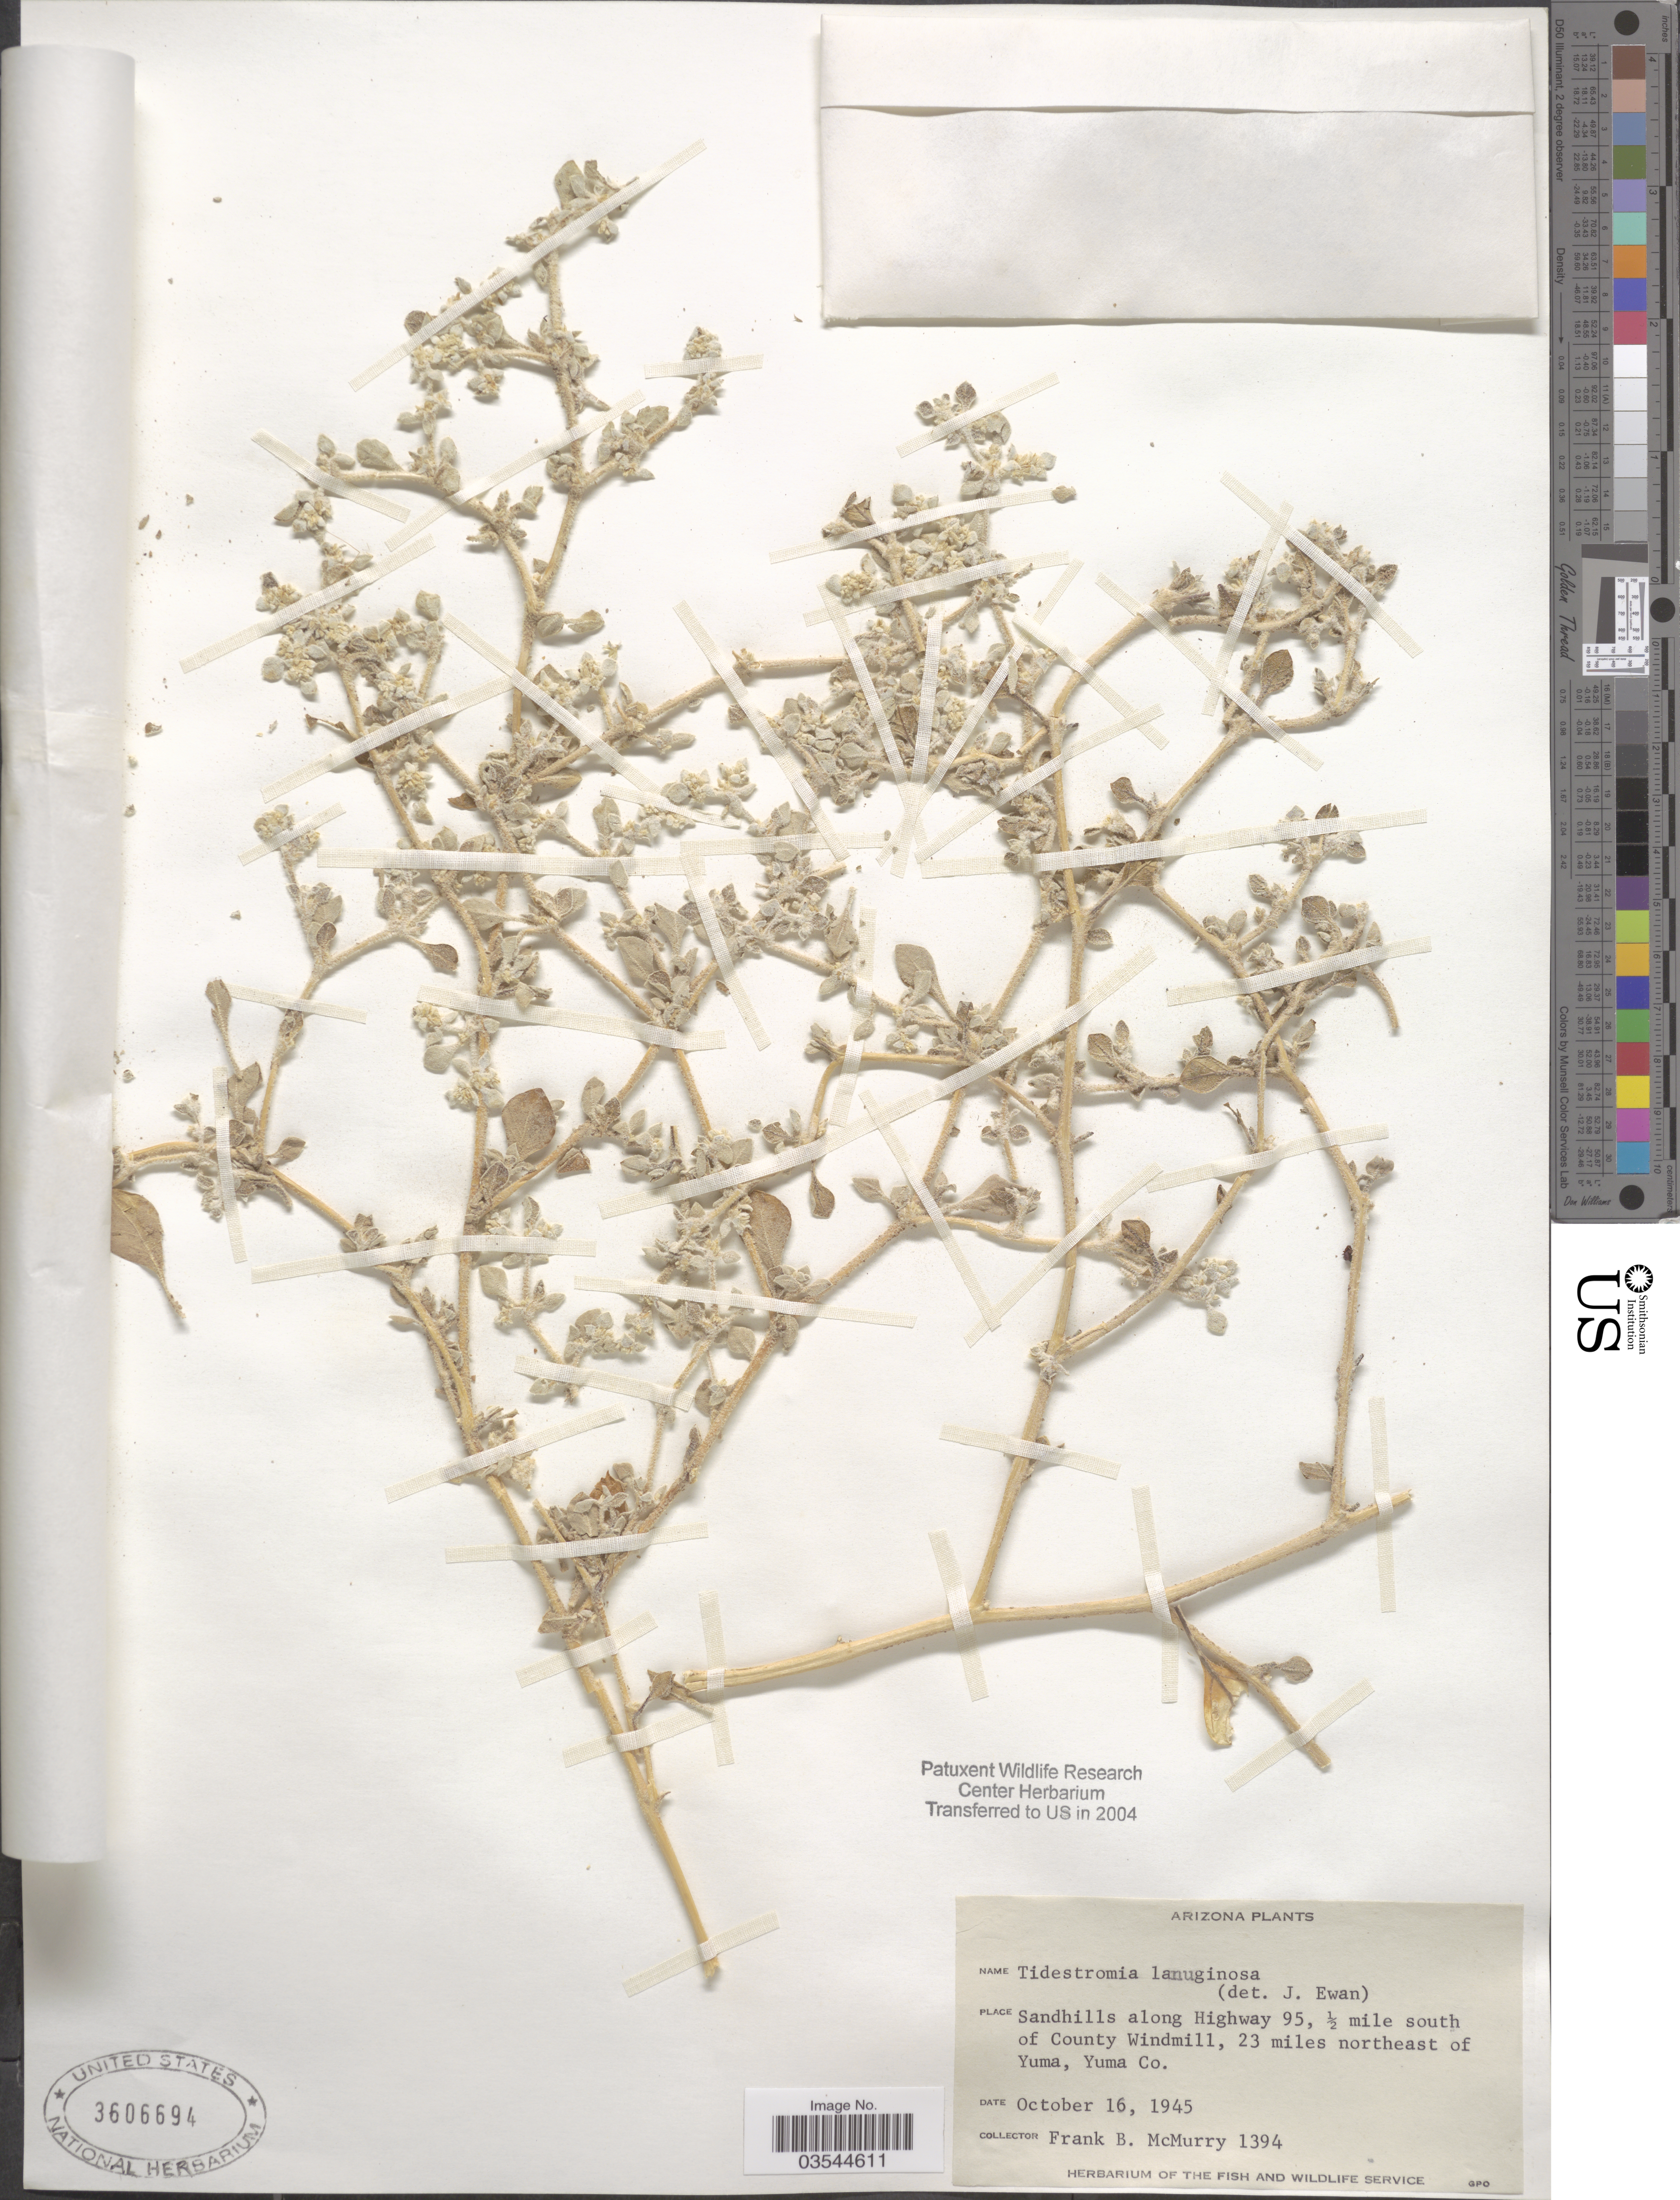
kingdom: Plantae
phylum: Tracheophyta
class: Magnoliopsida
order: Caryophyllales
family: Amaranthaceae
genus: Tidestromia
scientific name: Tidestromia lanuginosa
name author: (Nutt.) Standl.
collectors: F. B. McMurry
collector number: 1394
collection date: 1945-10-16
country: United States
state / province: Arizona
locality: Sandhills along Highway 95, ½ mile south of County Windmill, 23 miles northeast of Yuma, Yuma Co.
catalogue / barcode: US 3606694